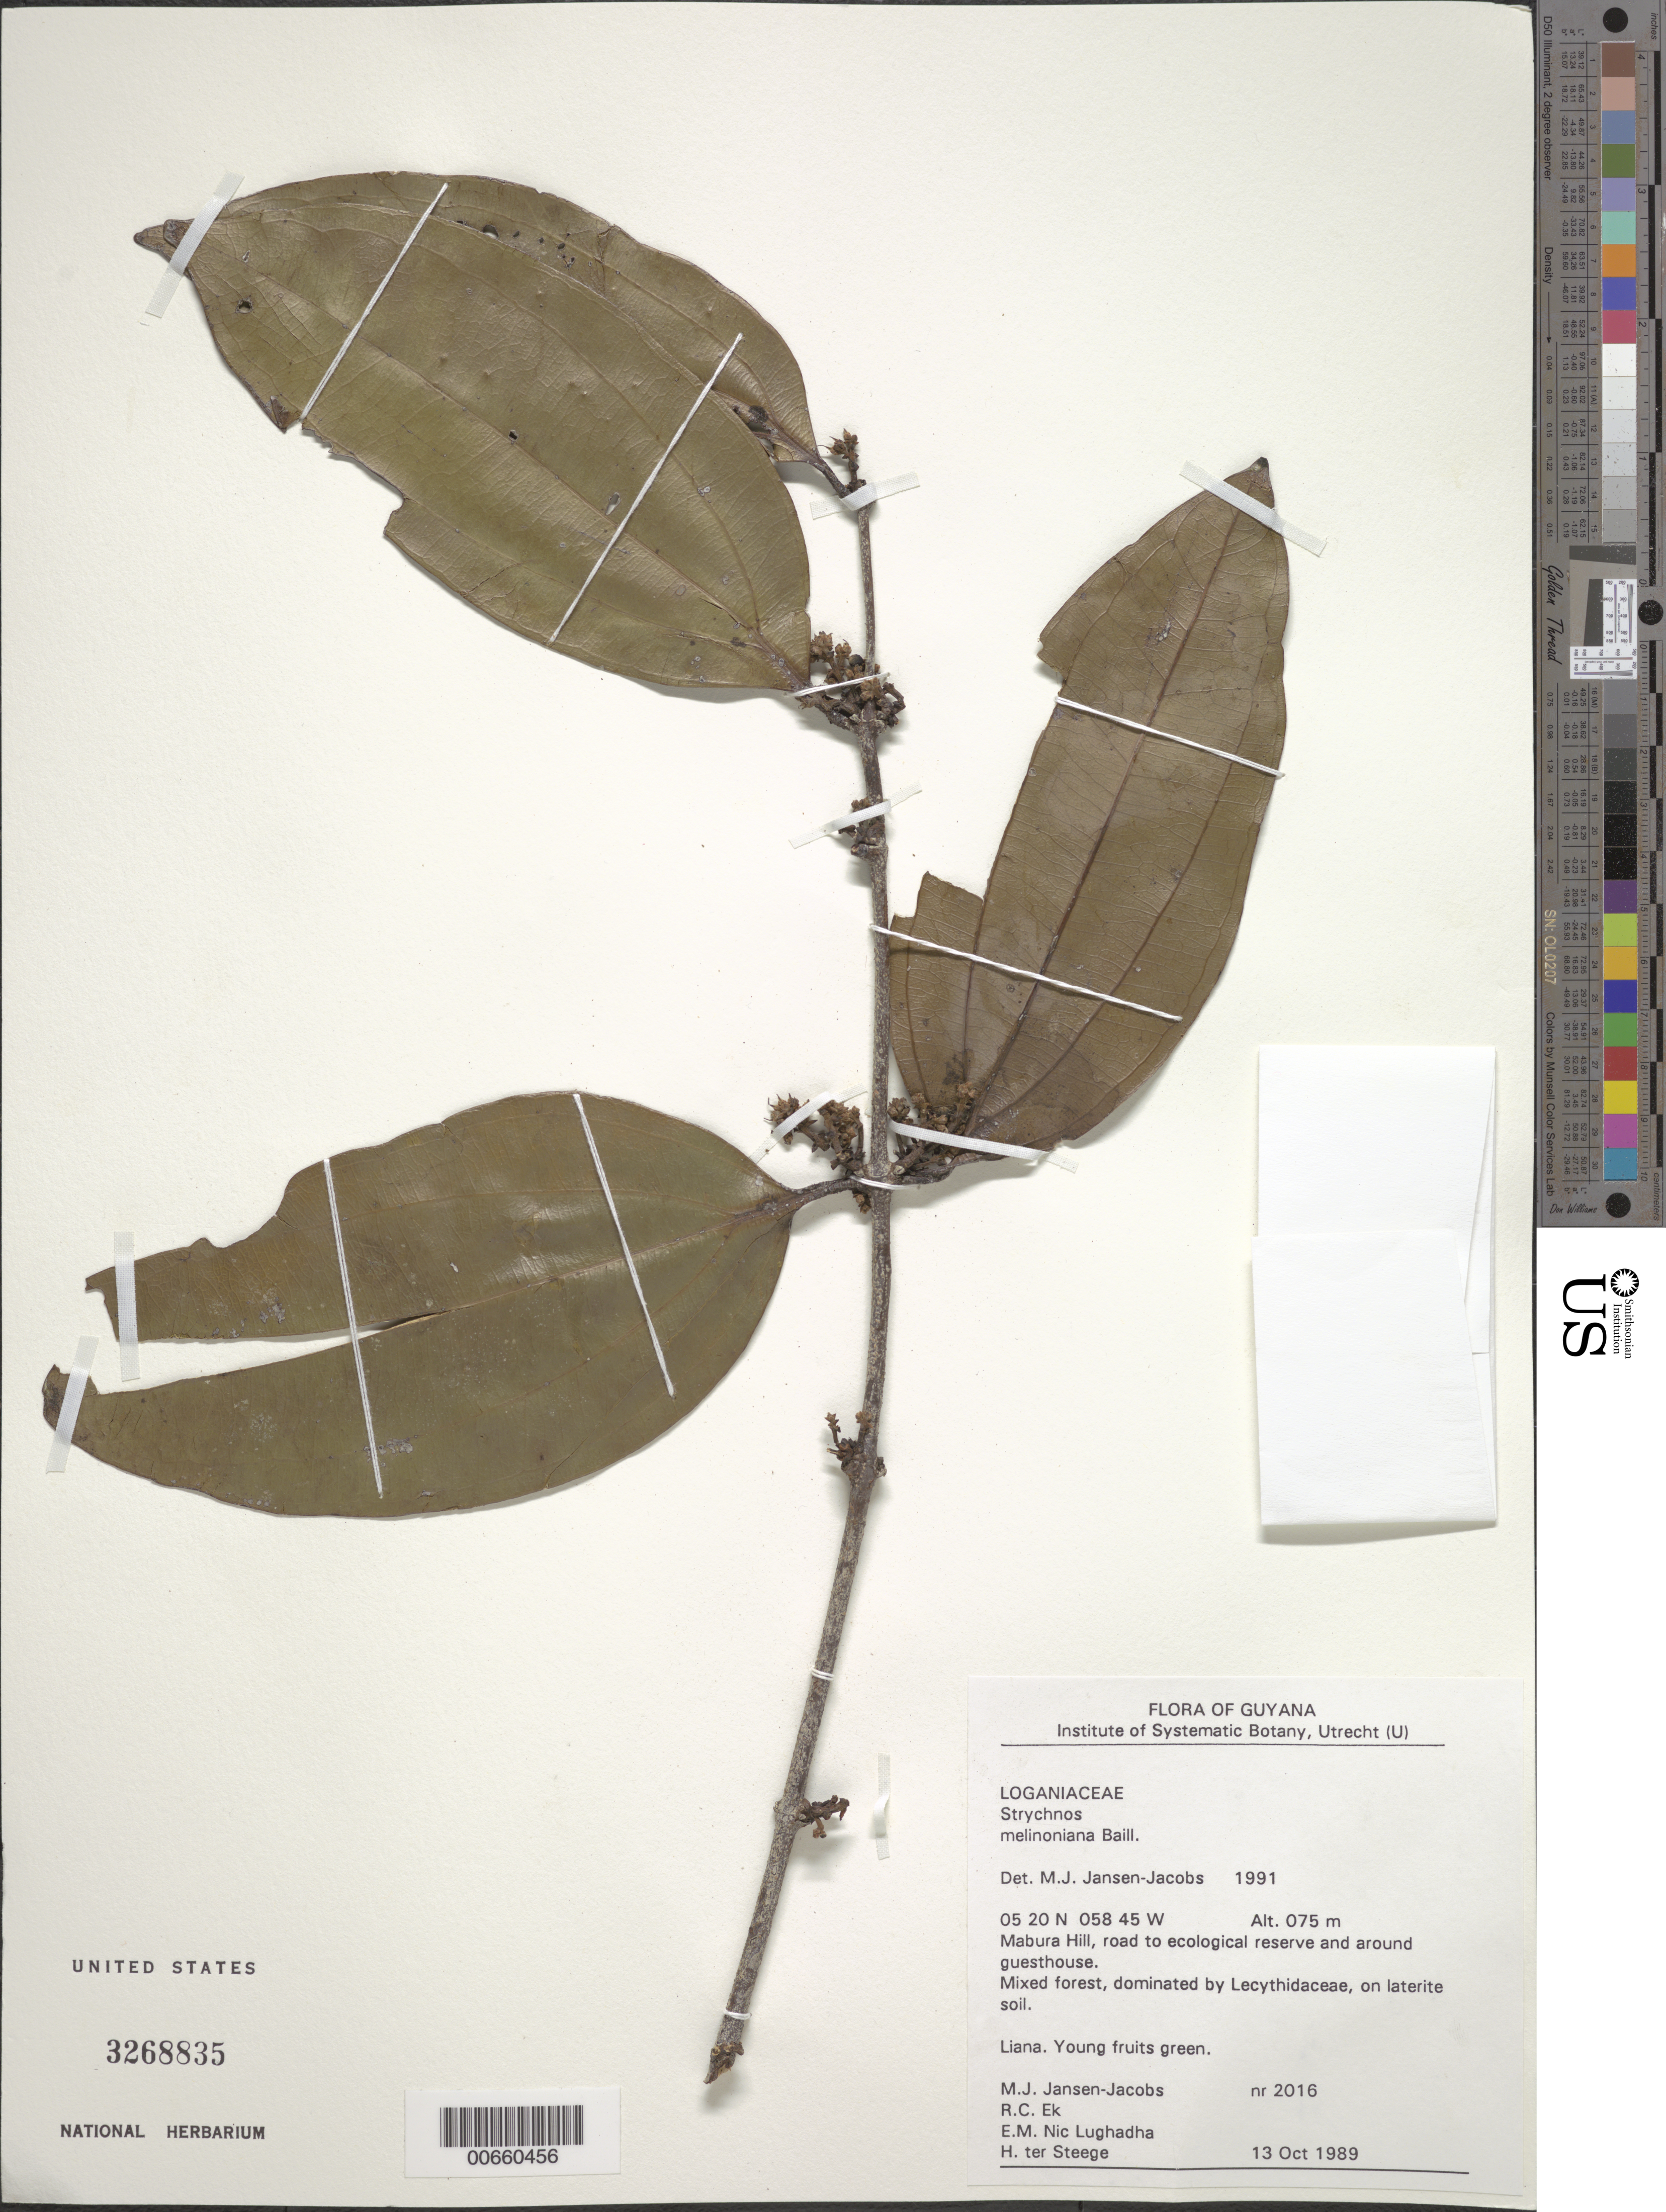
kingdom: Plantae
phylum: Tracheophyta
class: Magnoliopsida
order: Gentianales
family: Loganiaceae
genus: Strychnos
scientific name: Strychnos melinoniana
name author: Baill.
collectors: M. J. Jansen-Jacobs, R. C. Ek, E. Nic Lughadha & H. ter Steege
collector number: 2016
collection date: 1989-10-13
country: Guyana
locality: Mabura Hill, road to ecological reserve and around guesthouse.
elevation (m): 75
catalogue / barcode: US 3268835